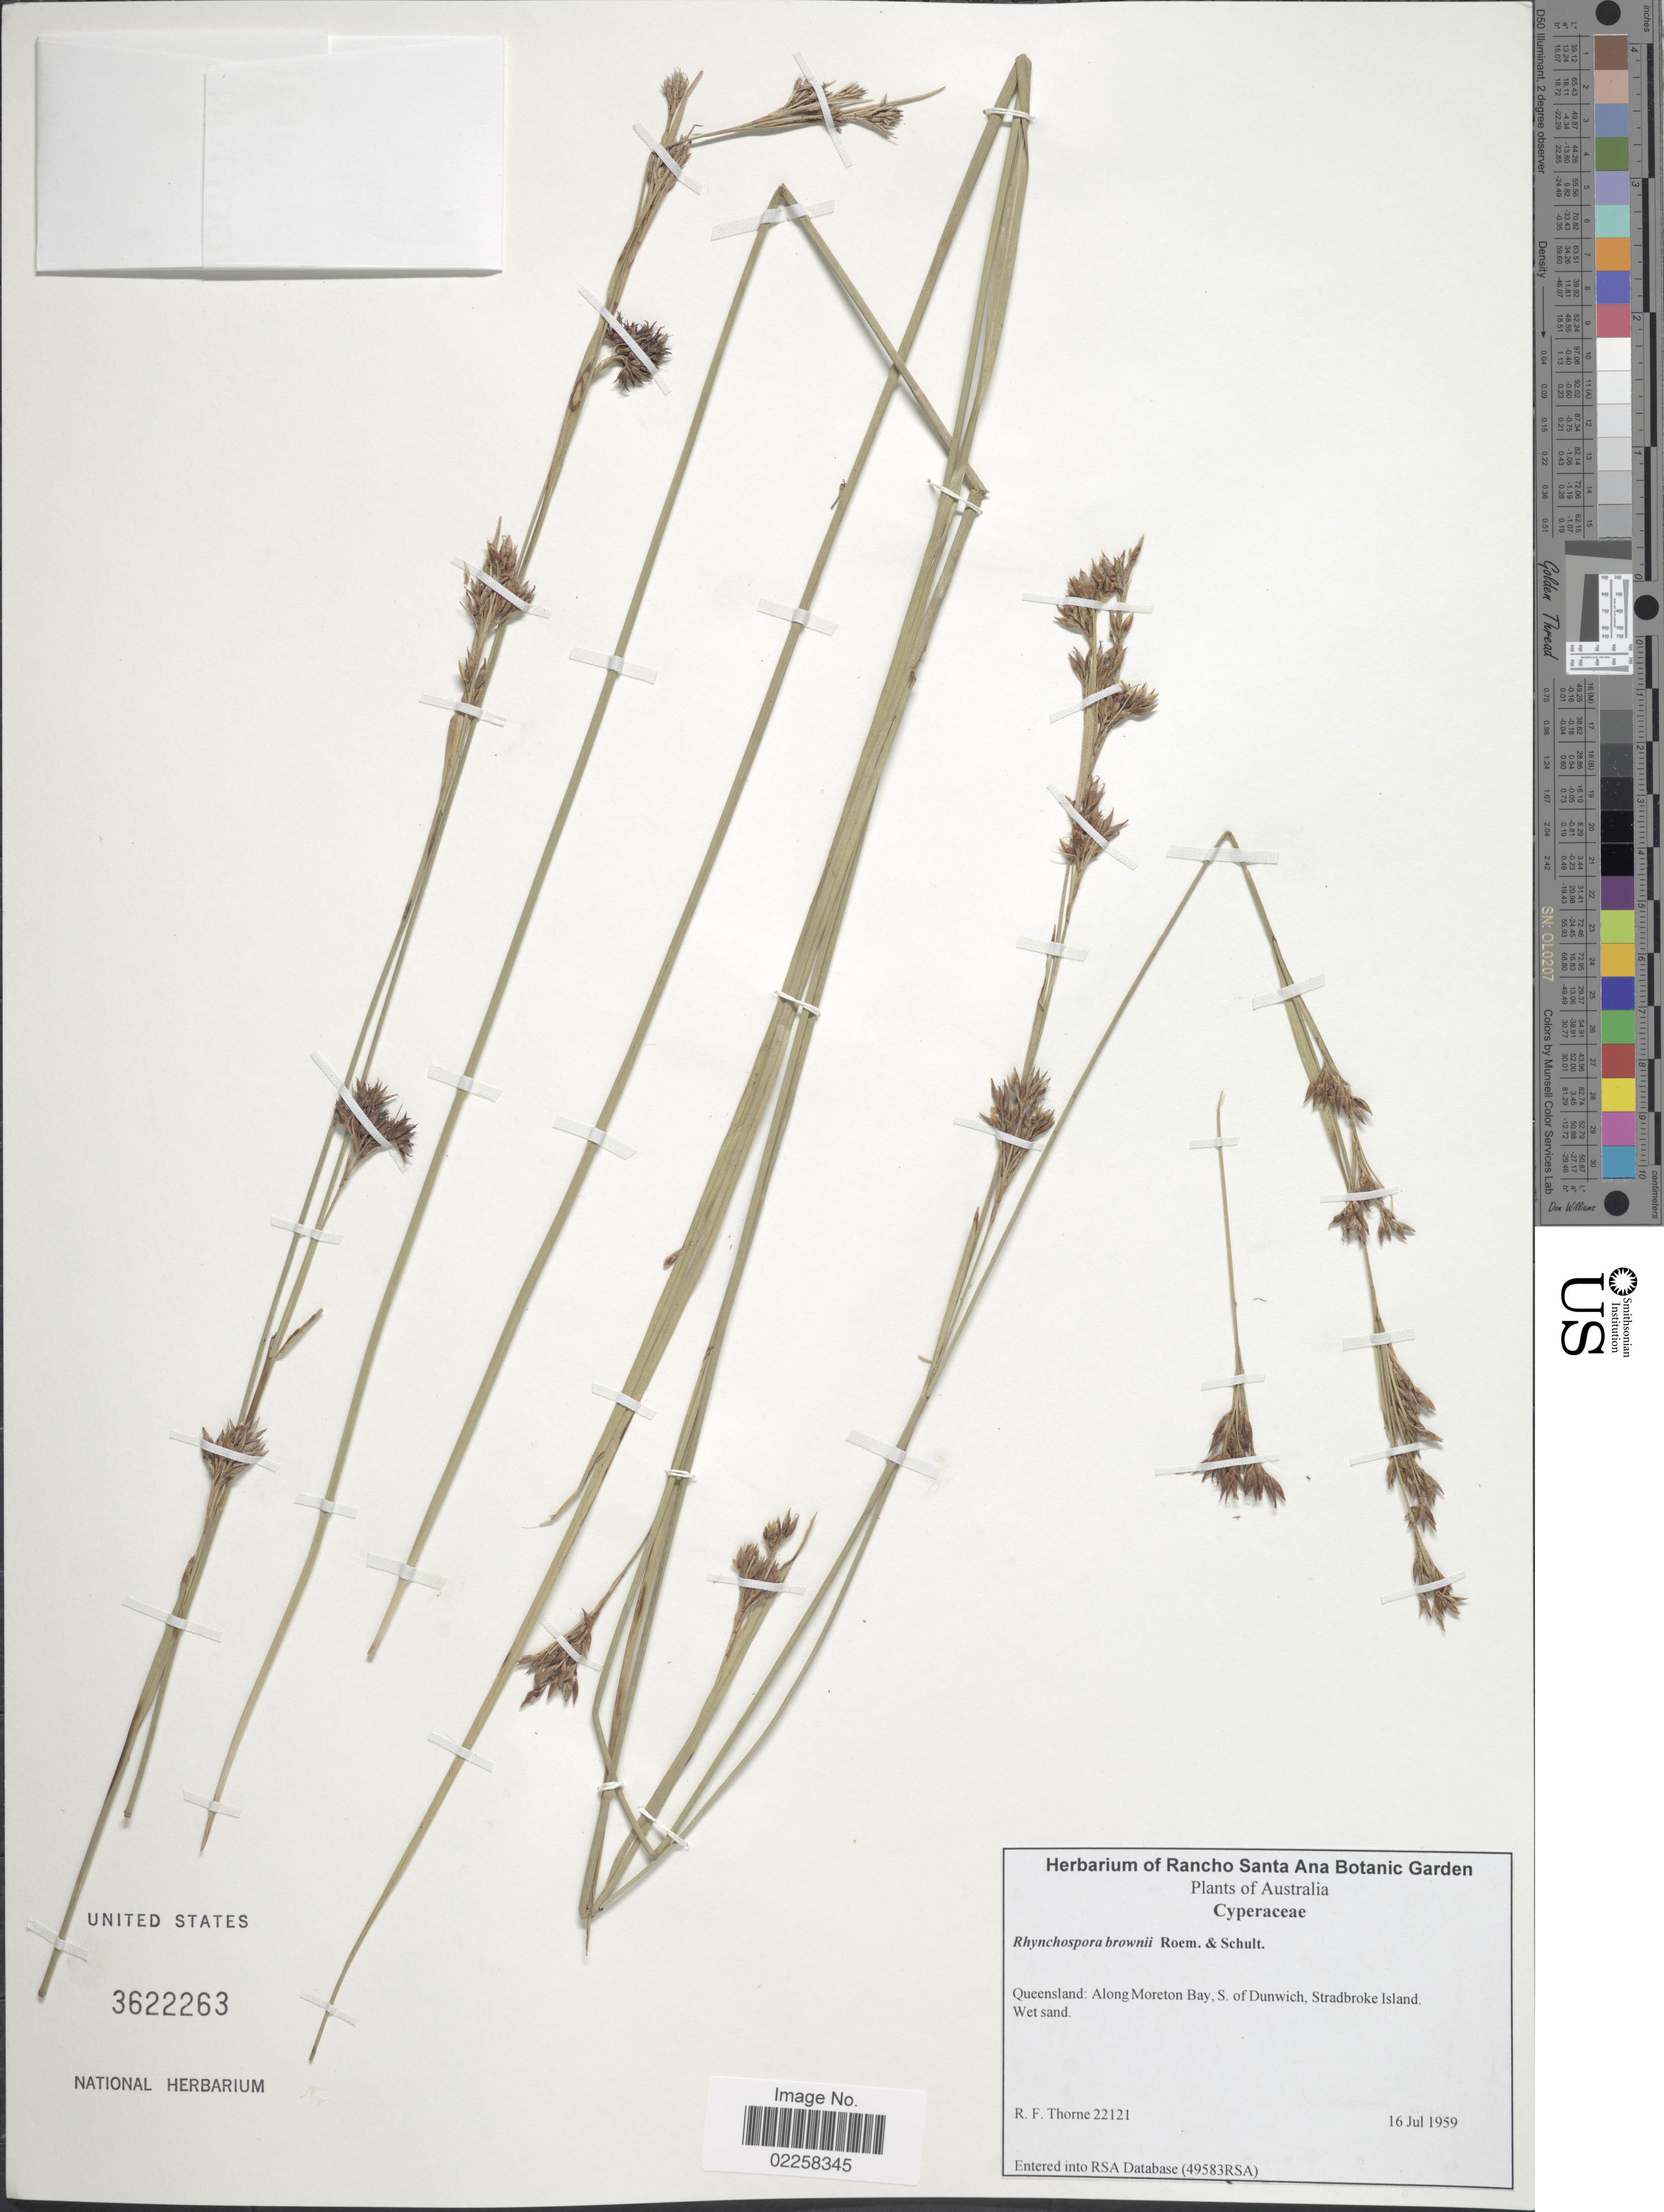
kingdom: Plantae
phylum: Tracheophyta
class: Liliopsida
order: Poales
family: Cyperaceae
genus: Rhynchospora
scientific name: Rhynchospora brownii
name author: Roem. & Schult.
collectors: R. F. Thorne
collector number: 22121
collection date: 1959-07-16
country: Australia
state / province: Queensland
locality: Along Moreton Bay, S. of Dunwich, Stradbroke Island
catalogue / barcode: US 3622263